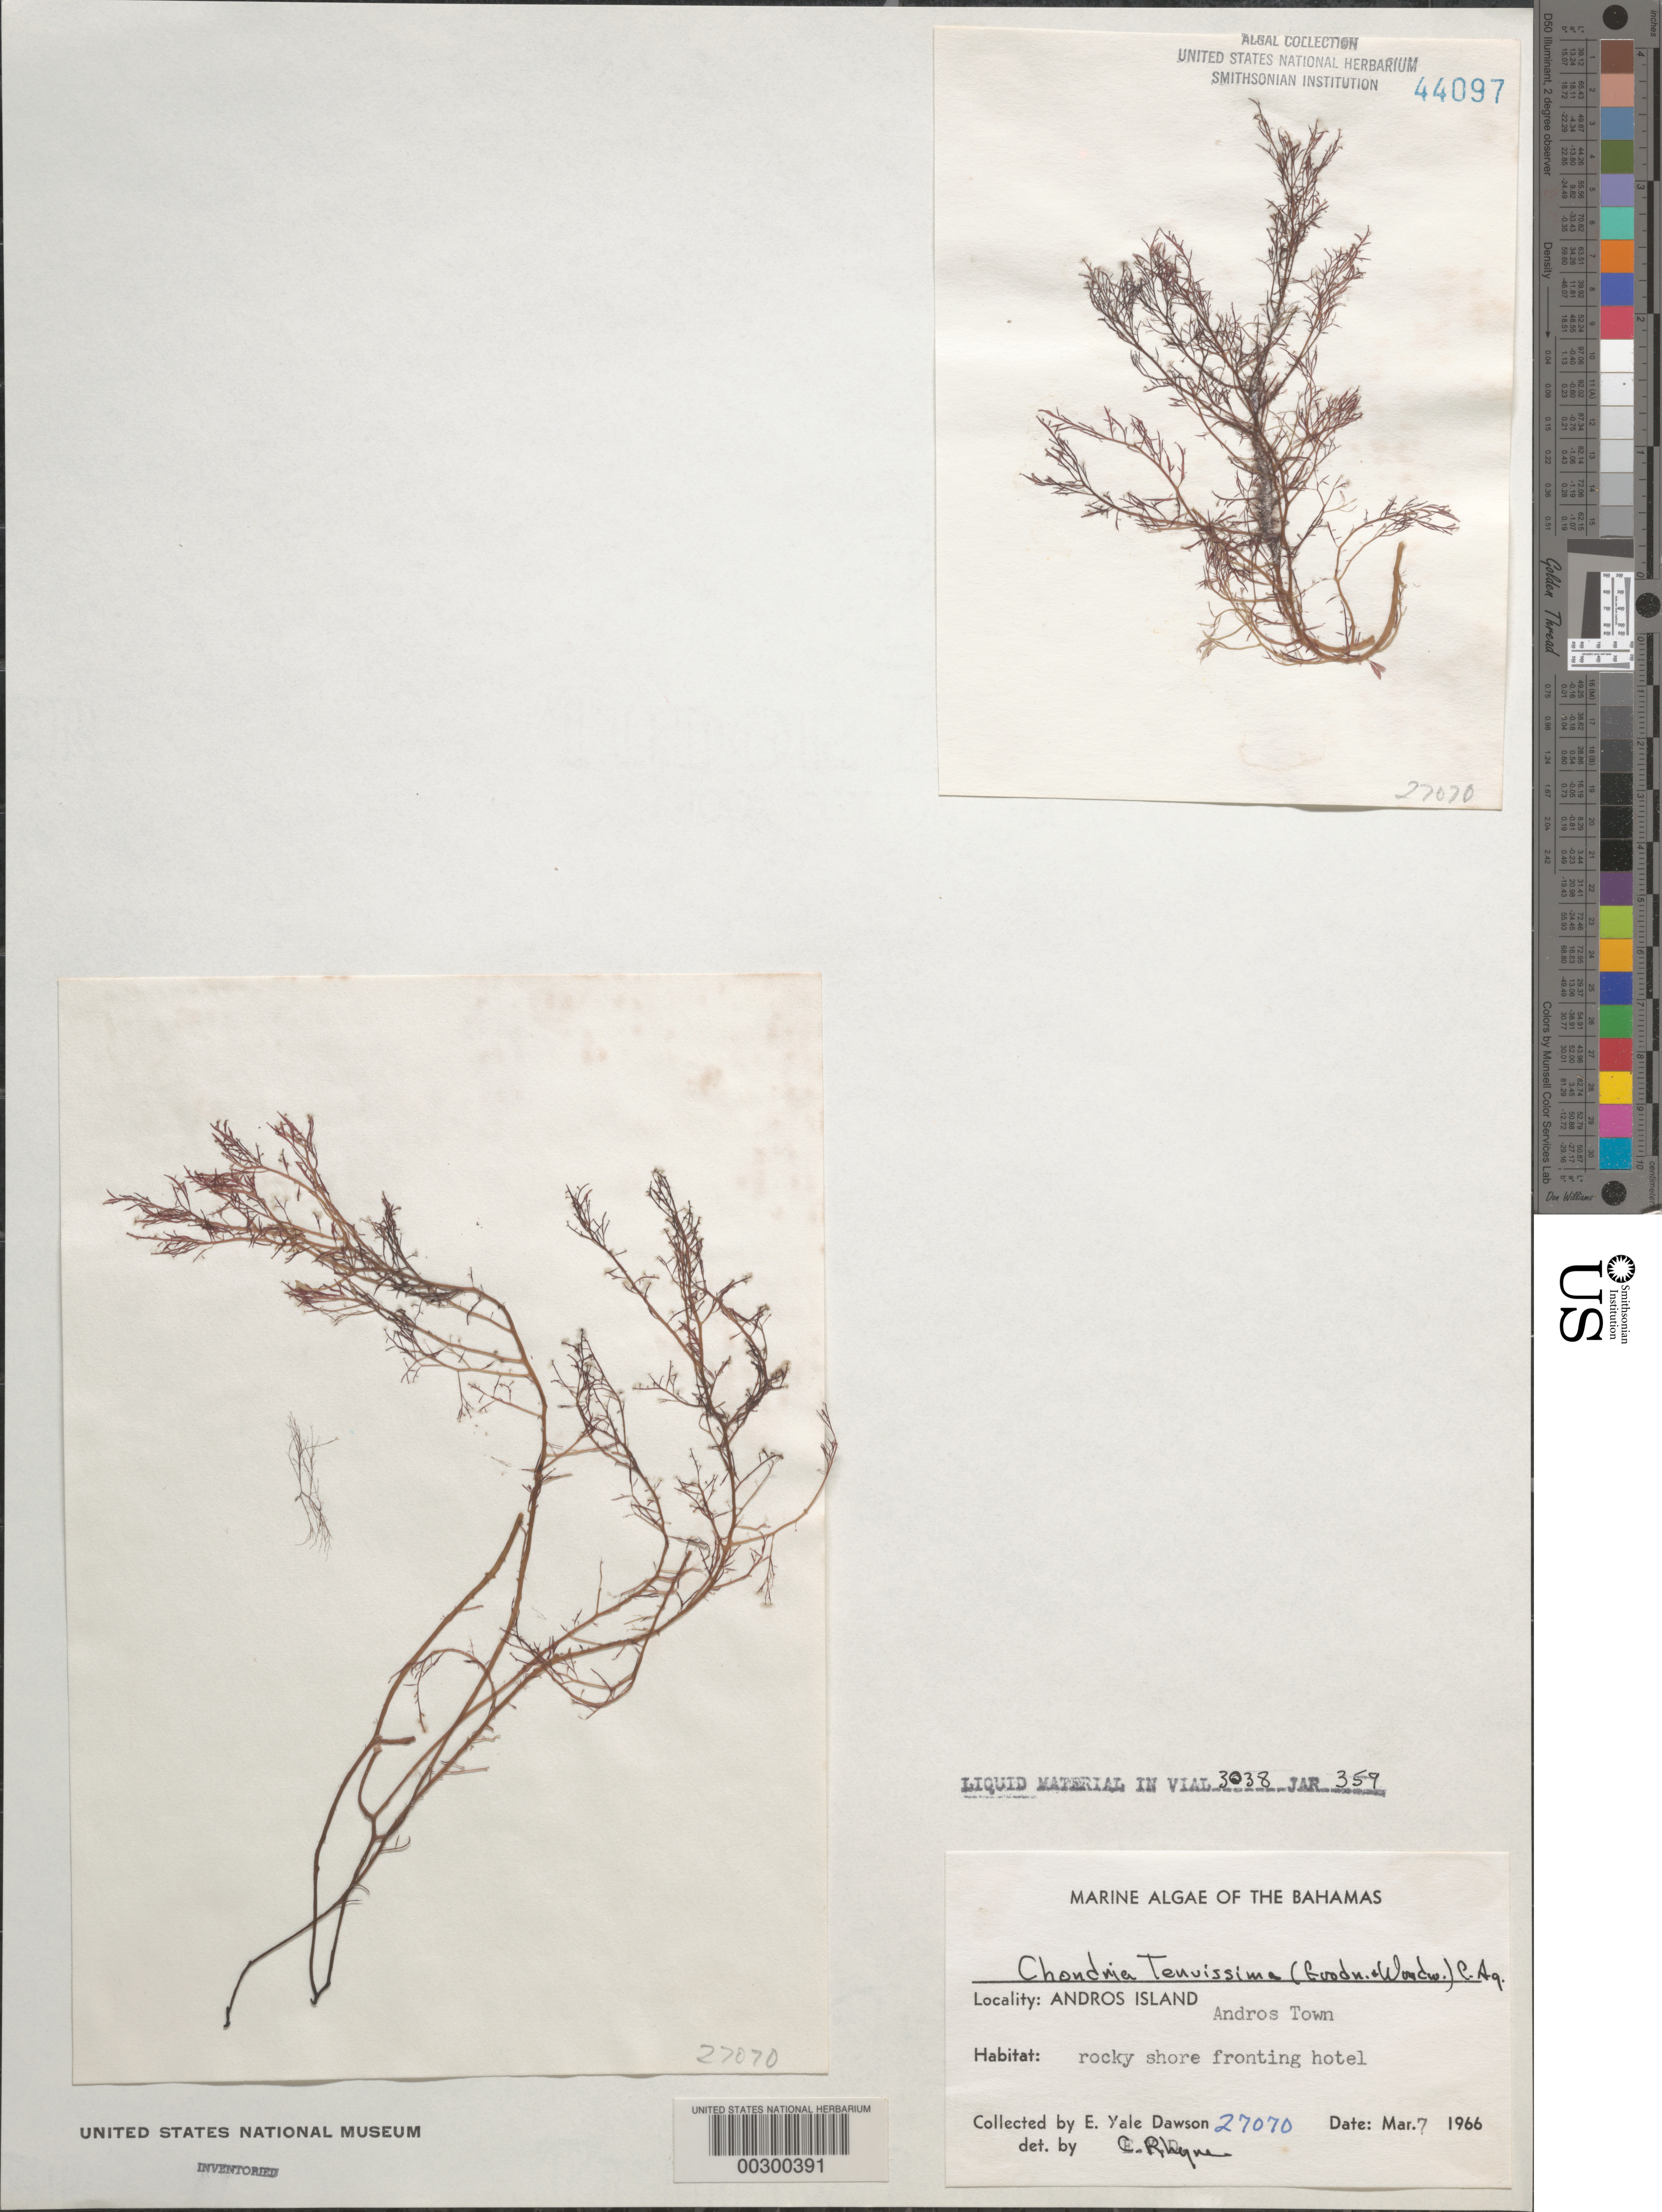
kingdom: Plantae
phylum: Rhodophyta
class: Florideophyceae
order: Ceramiales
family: Rhodomelaceae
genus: Chondria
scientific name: Chondria capillaris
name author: M.J. Wynne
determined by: Algae name updating Project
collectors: E. Y. Dawson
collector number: EYD 27070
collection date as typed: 07 Mar 1966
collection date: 1966-03-07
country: Bahamas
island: Andros Island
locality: Andros Town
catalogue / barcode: US 44097